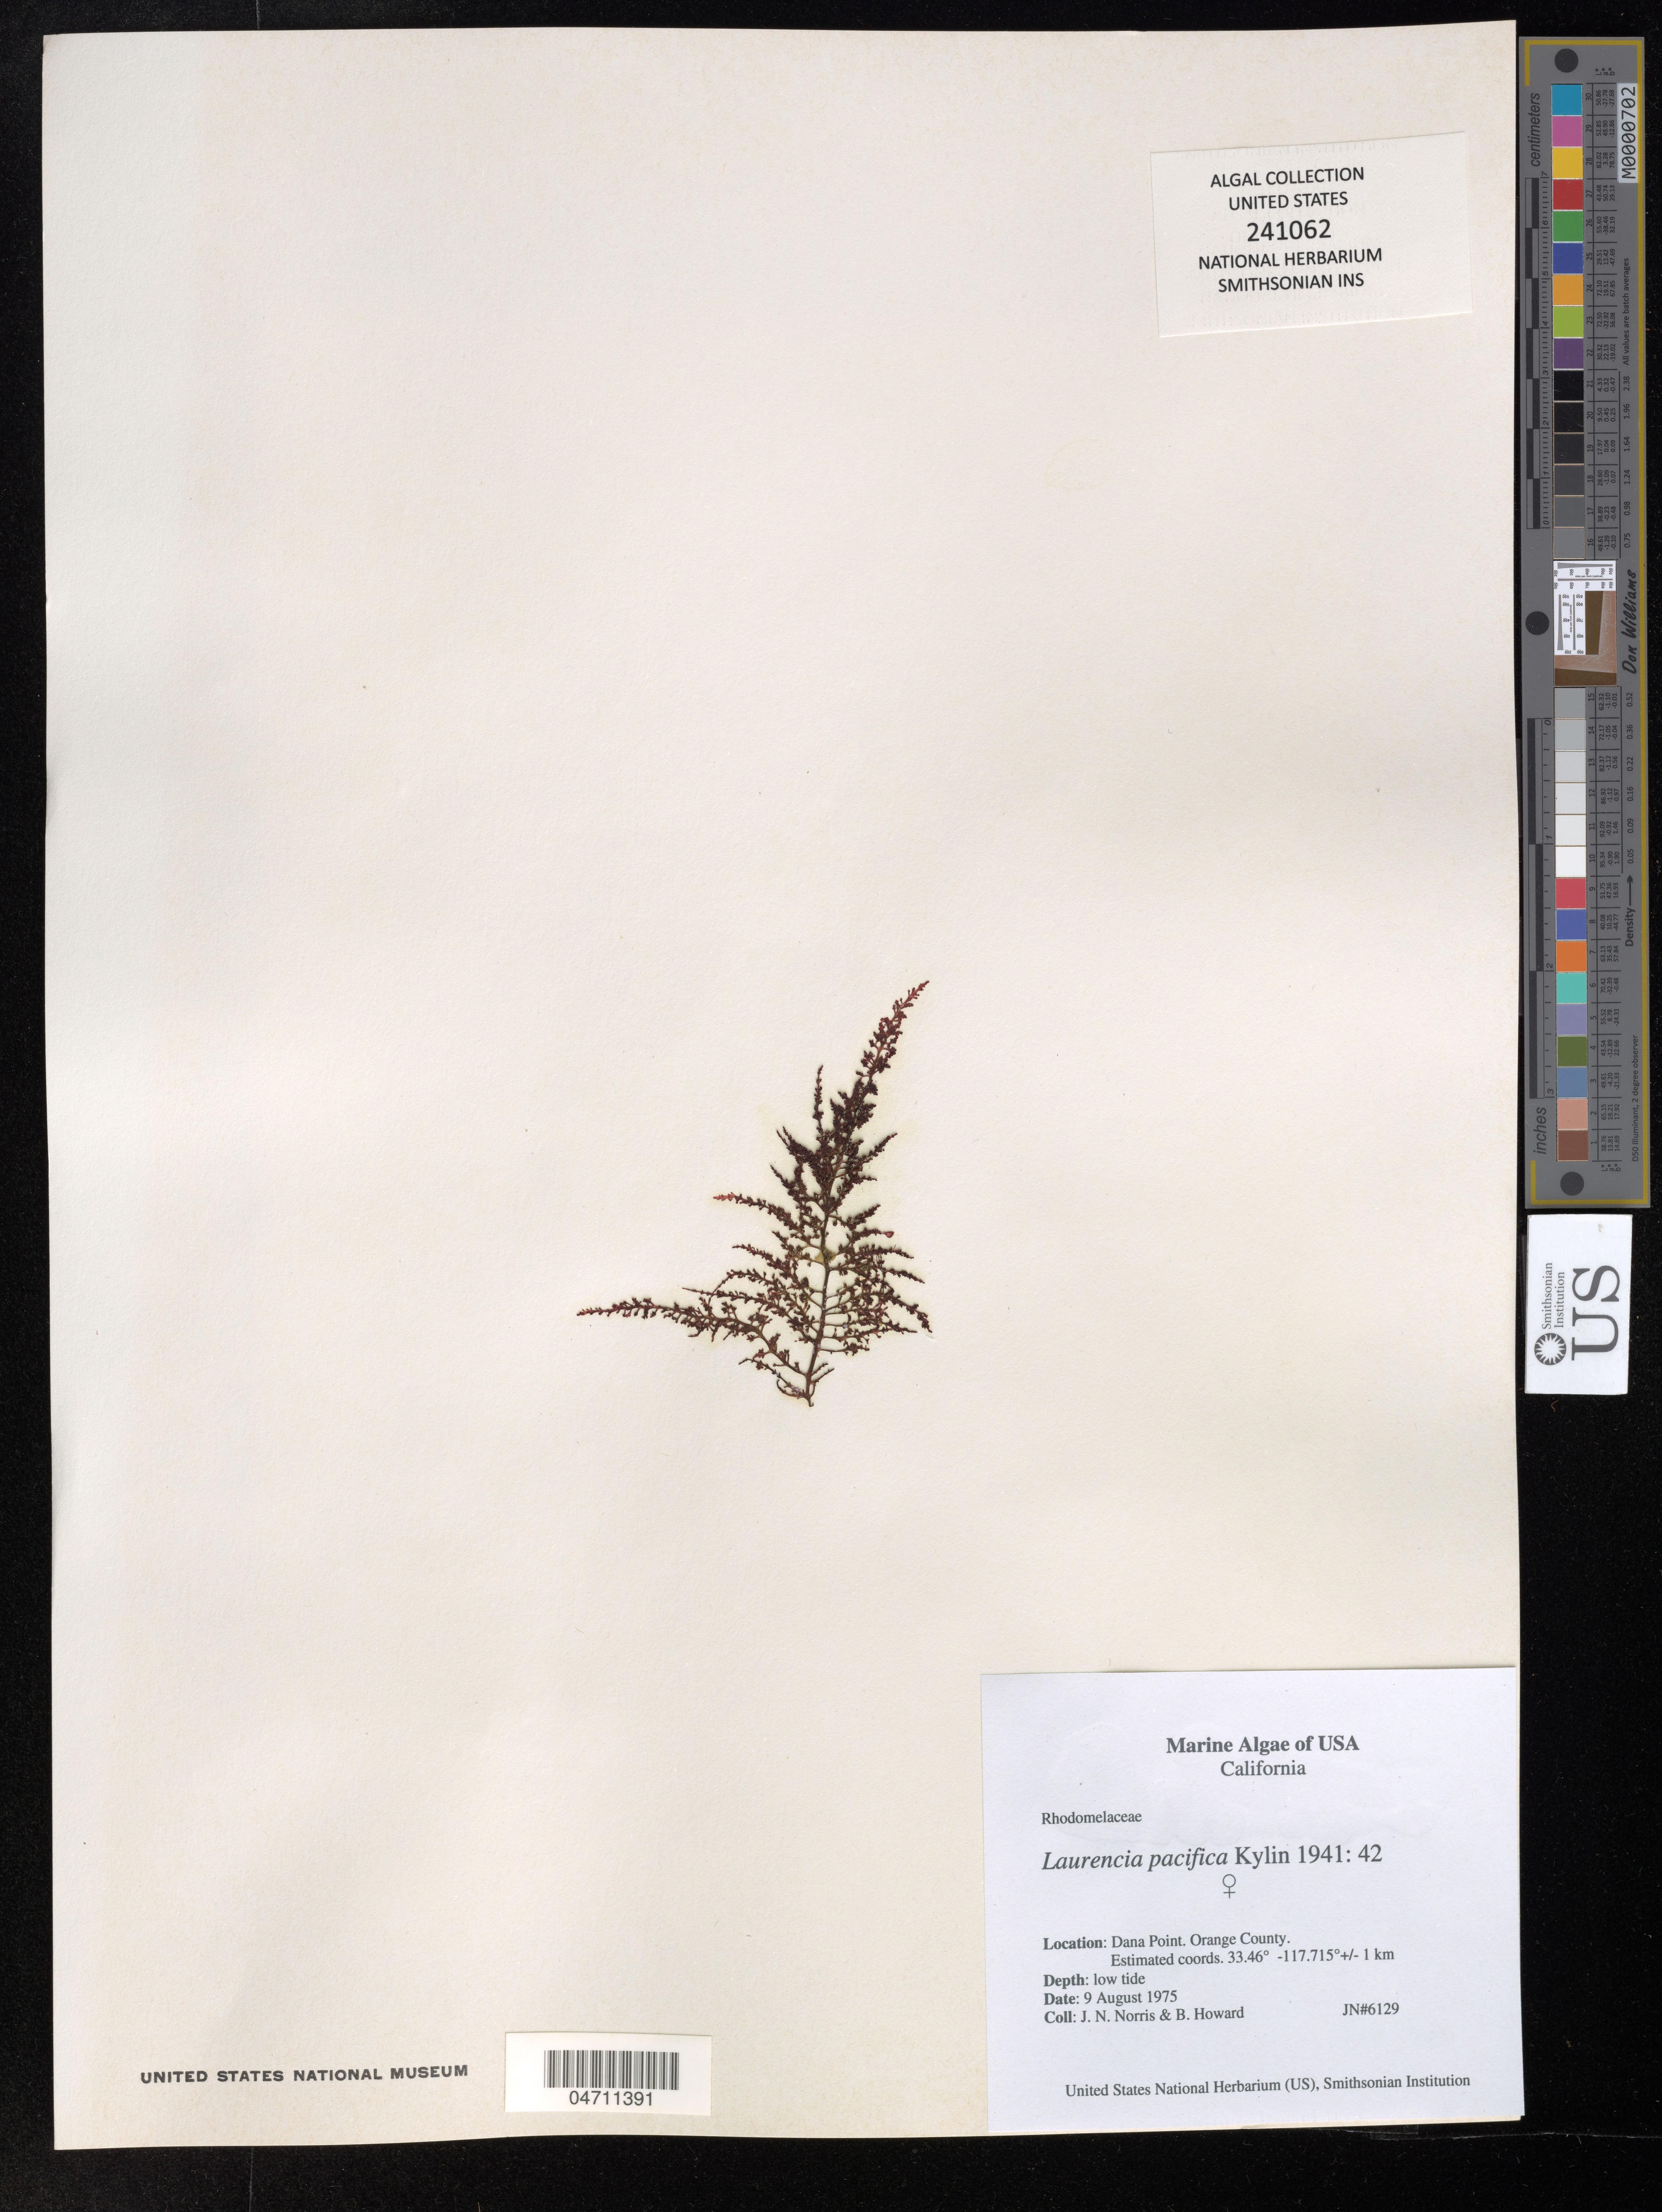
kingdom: Plantae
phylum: Rhodophyta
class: Florideophyceae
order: Ceramiales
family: Rhodomelaceae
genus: Laurencia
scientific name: Laurencia pacifica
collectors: J. Norris & B. Howard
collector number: JN6129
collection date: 1975-08-09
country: United States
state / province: California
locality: Dana Point, Orange County.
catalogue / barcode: US 241062